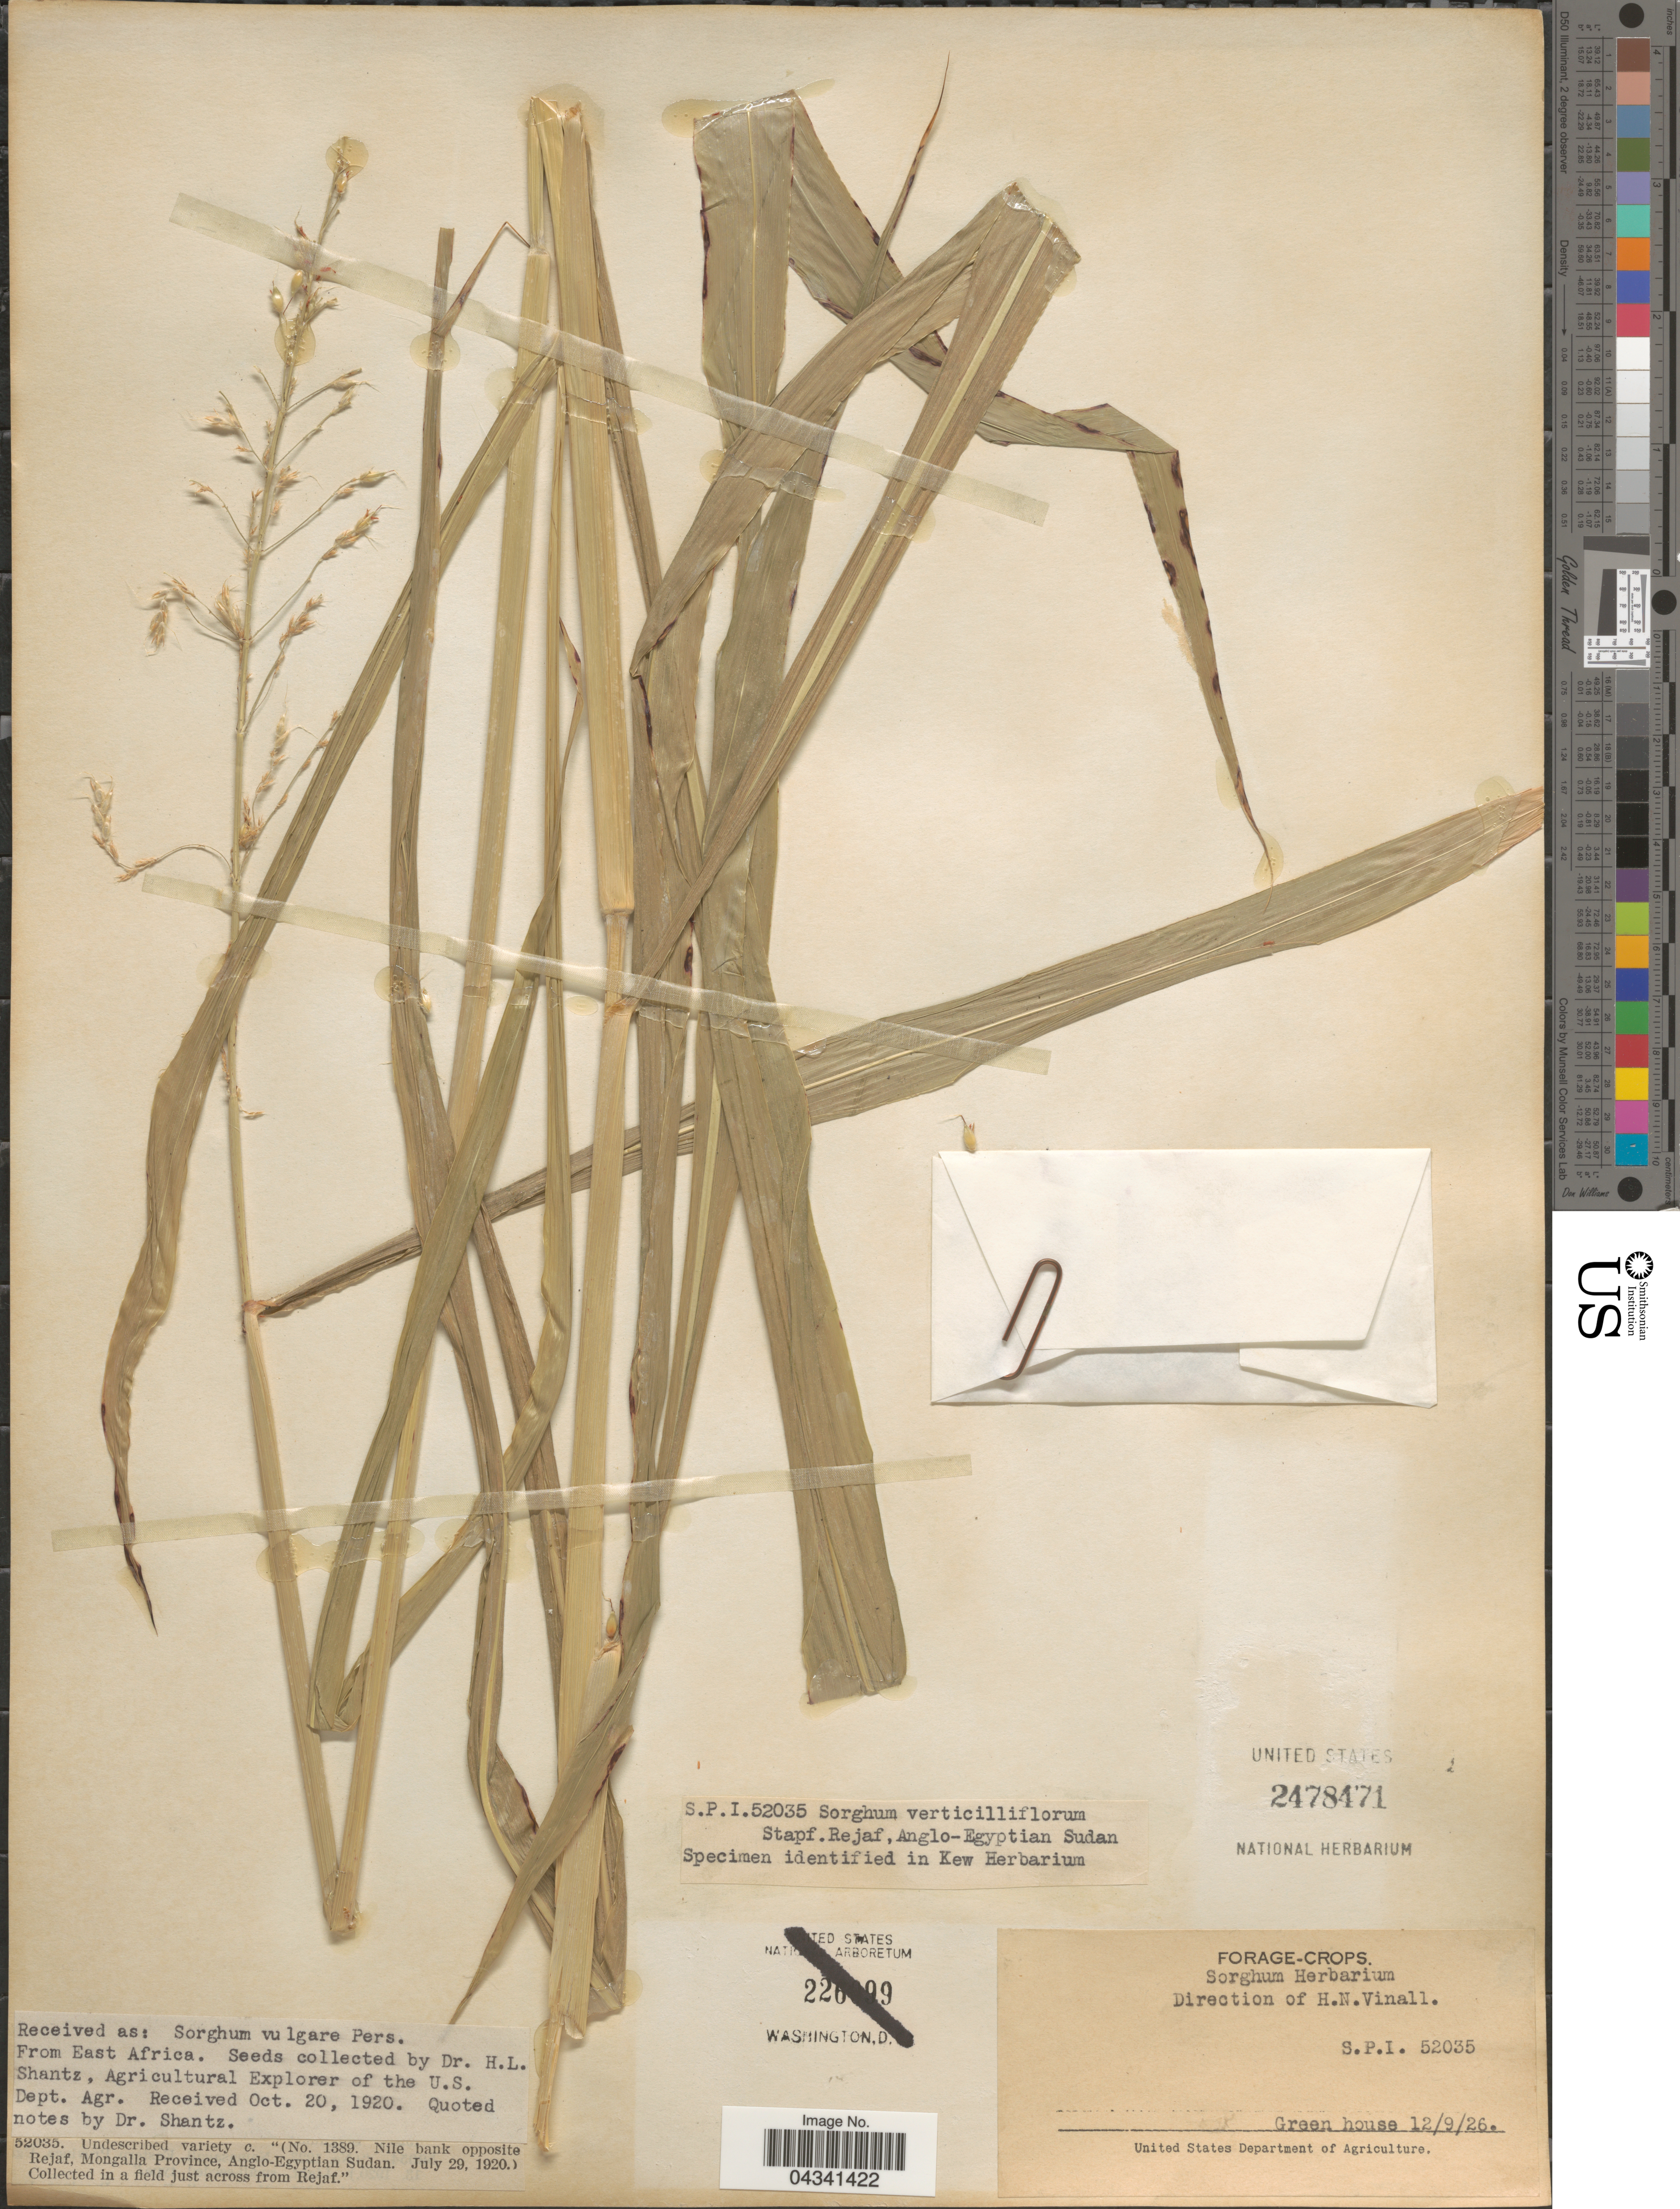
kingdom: Plantae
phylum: Tracheophyta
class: Liliopsida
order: Poales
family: Poaceae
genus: Sorghum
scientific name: Sorghum arundinaceum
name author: (Desv.) Stapf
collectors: H. Vinall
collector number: S.P.I. 52035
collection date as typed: Transcribed d/m/y: 12/9/26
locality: Green house.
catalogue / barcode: US 2478471